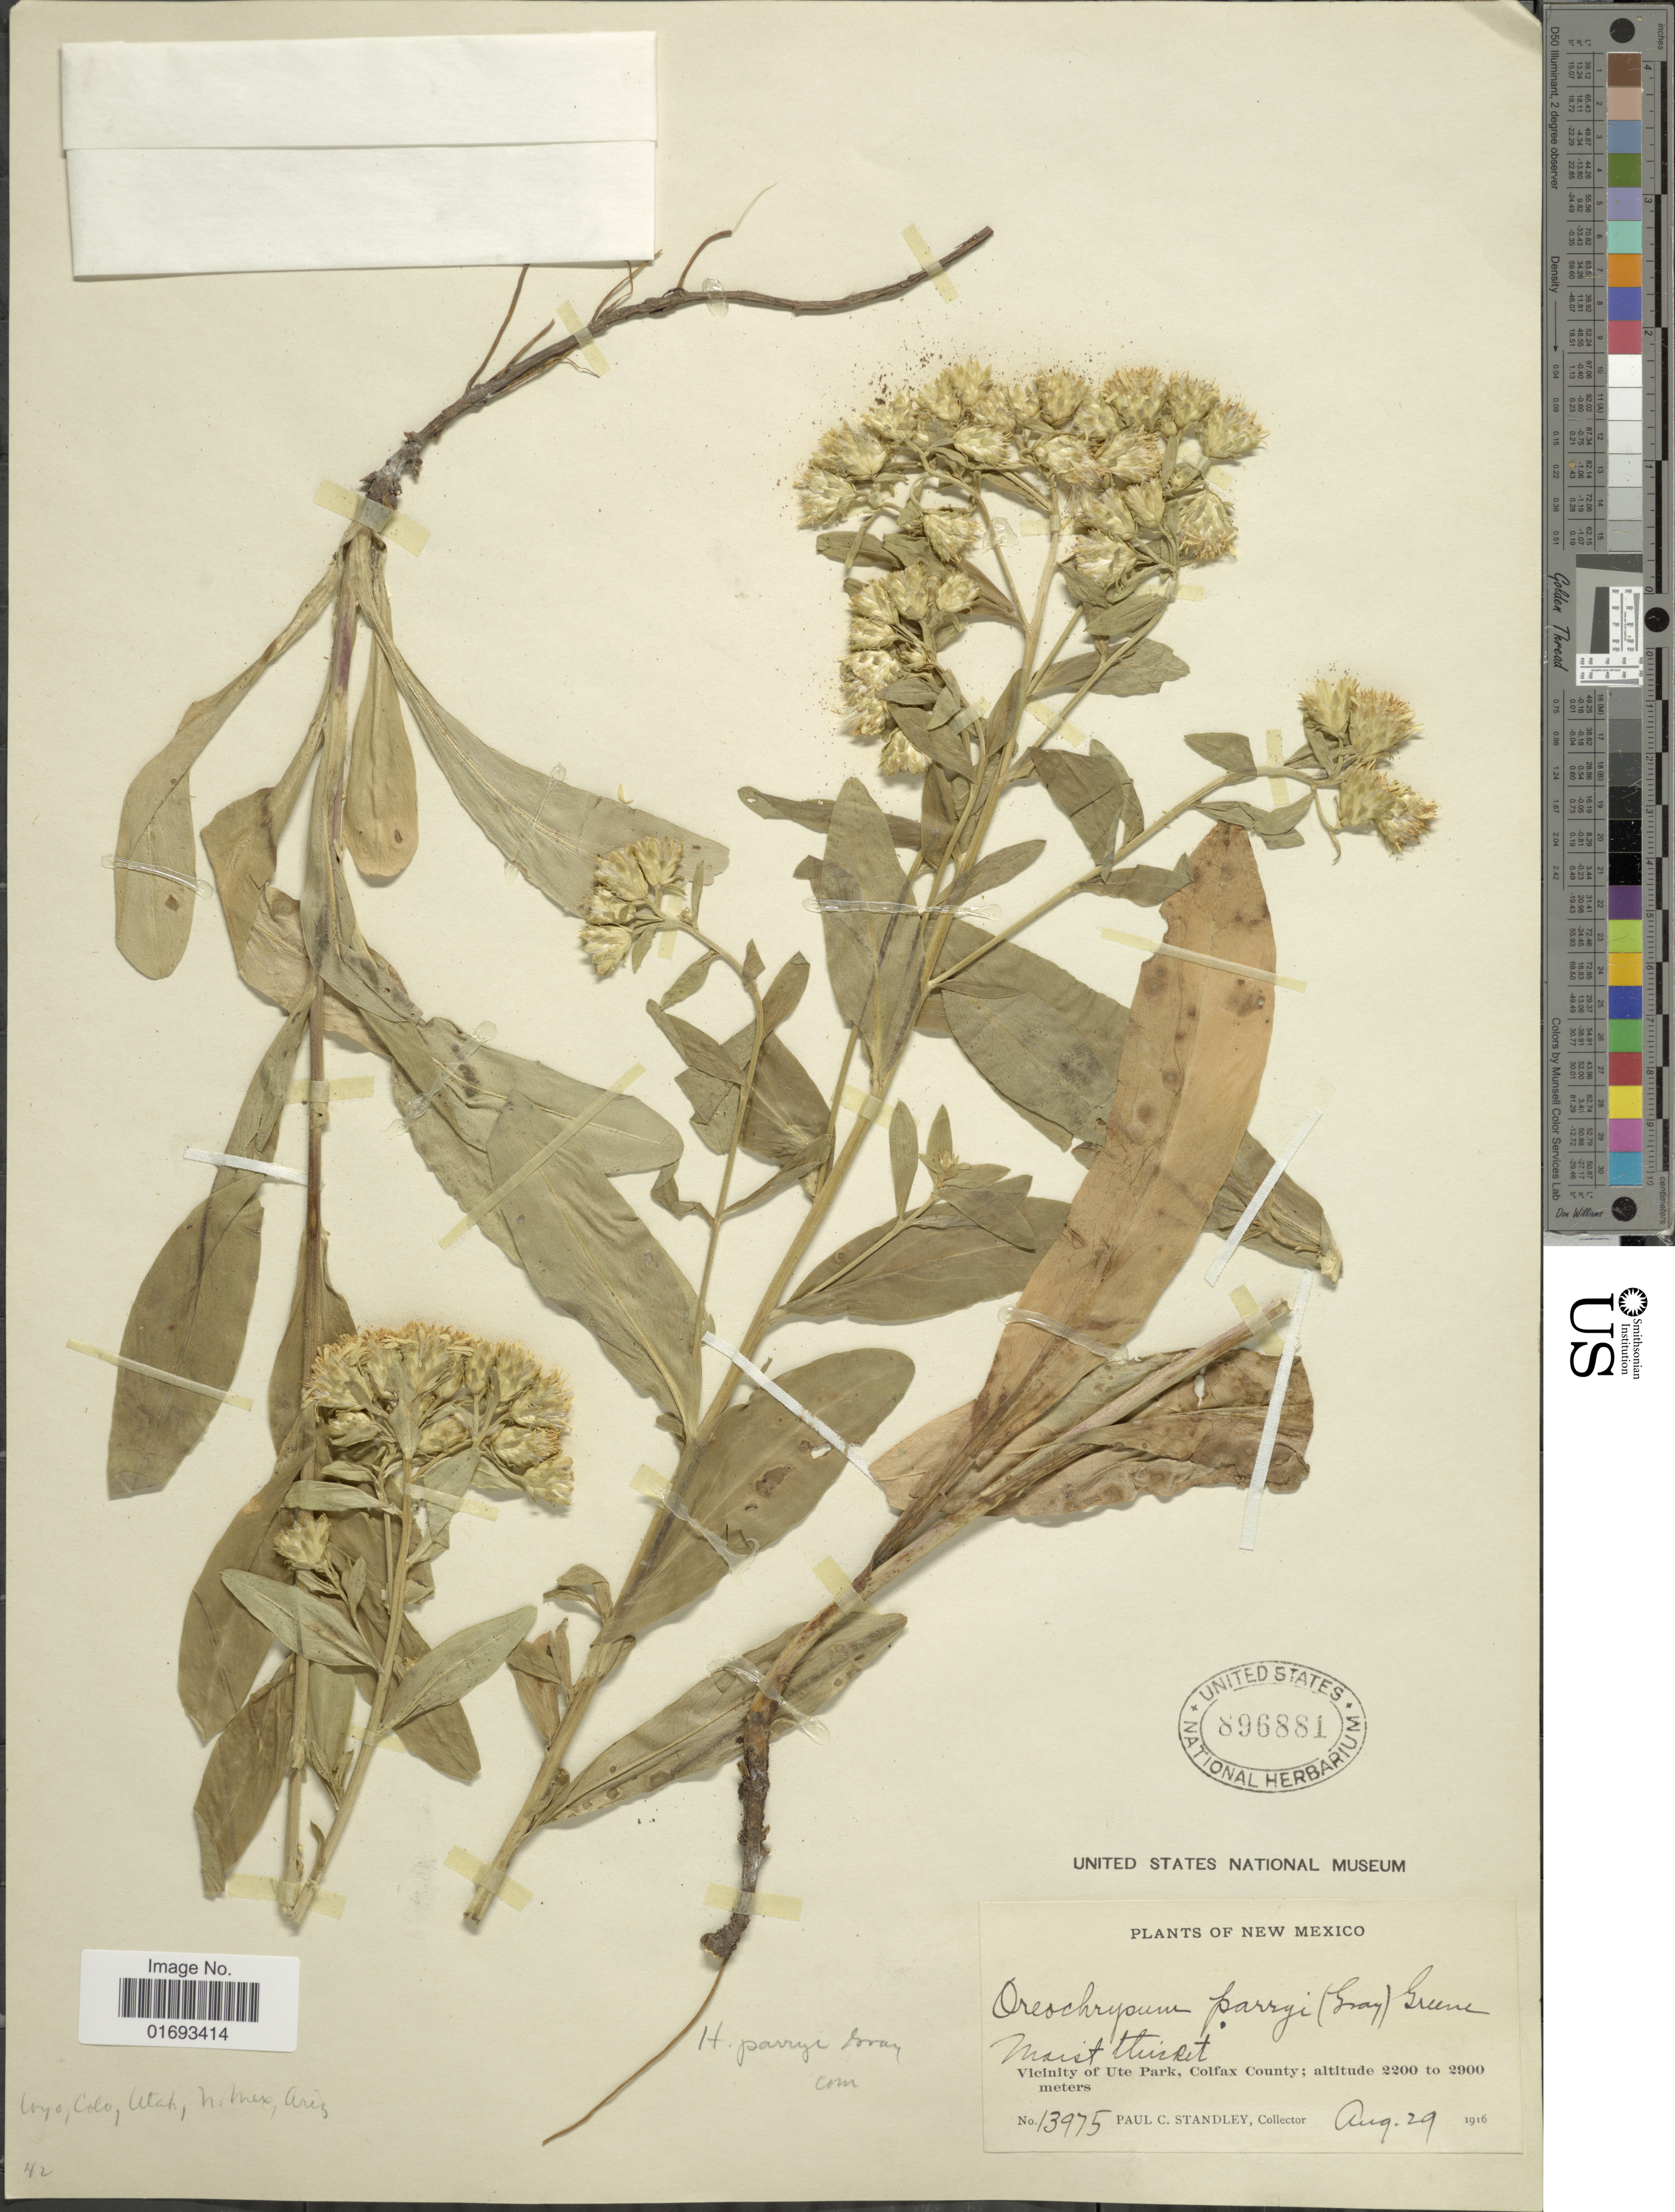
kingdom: Plantae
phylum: Tracheophyta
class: Magnoliopsida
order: Asterales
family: Asteraceae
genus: Oreochrysum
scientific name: Oreochrysum parryi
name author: (A. Gray) Rydb.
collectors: P. C. Standley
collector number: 13975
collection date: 1916-08-29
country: United States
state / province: New Mexico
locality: Moist thicket, Vicinity of Ute Park, Colfax County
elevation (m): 2200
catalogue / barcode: US 896881